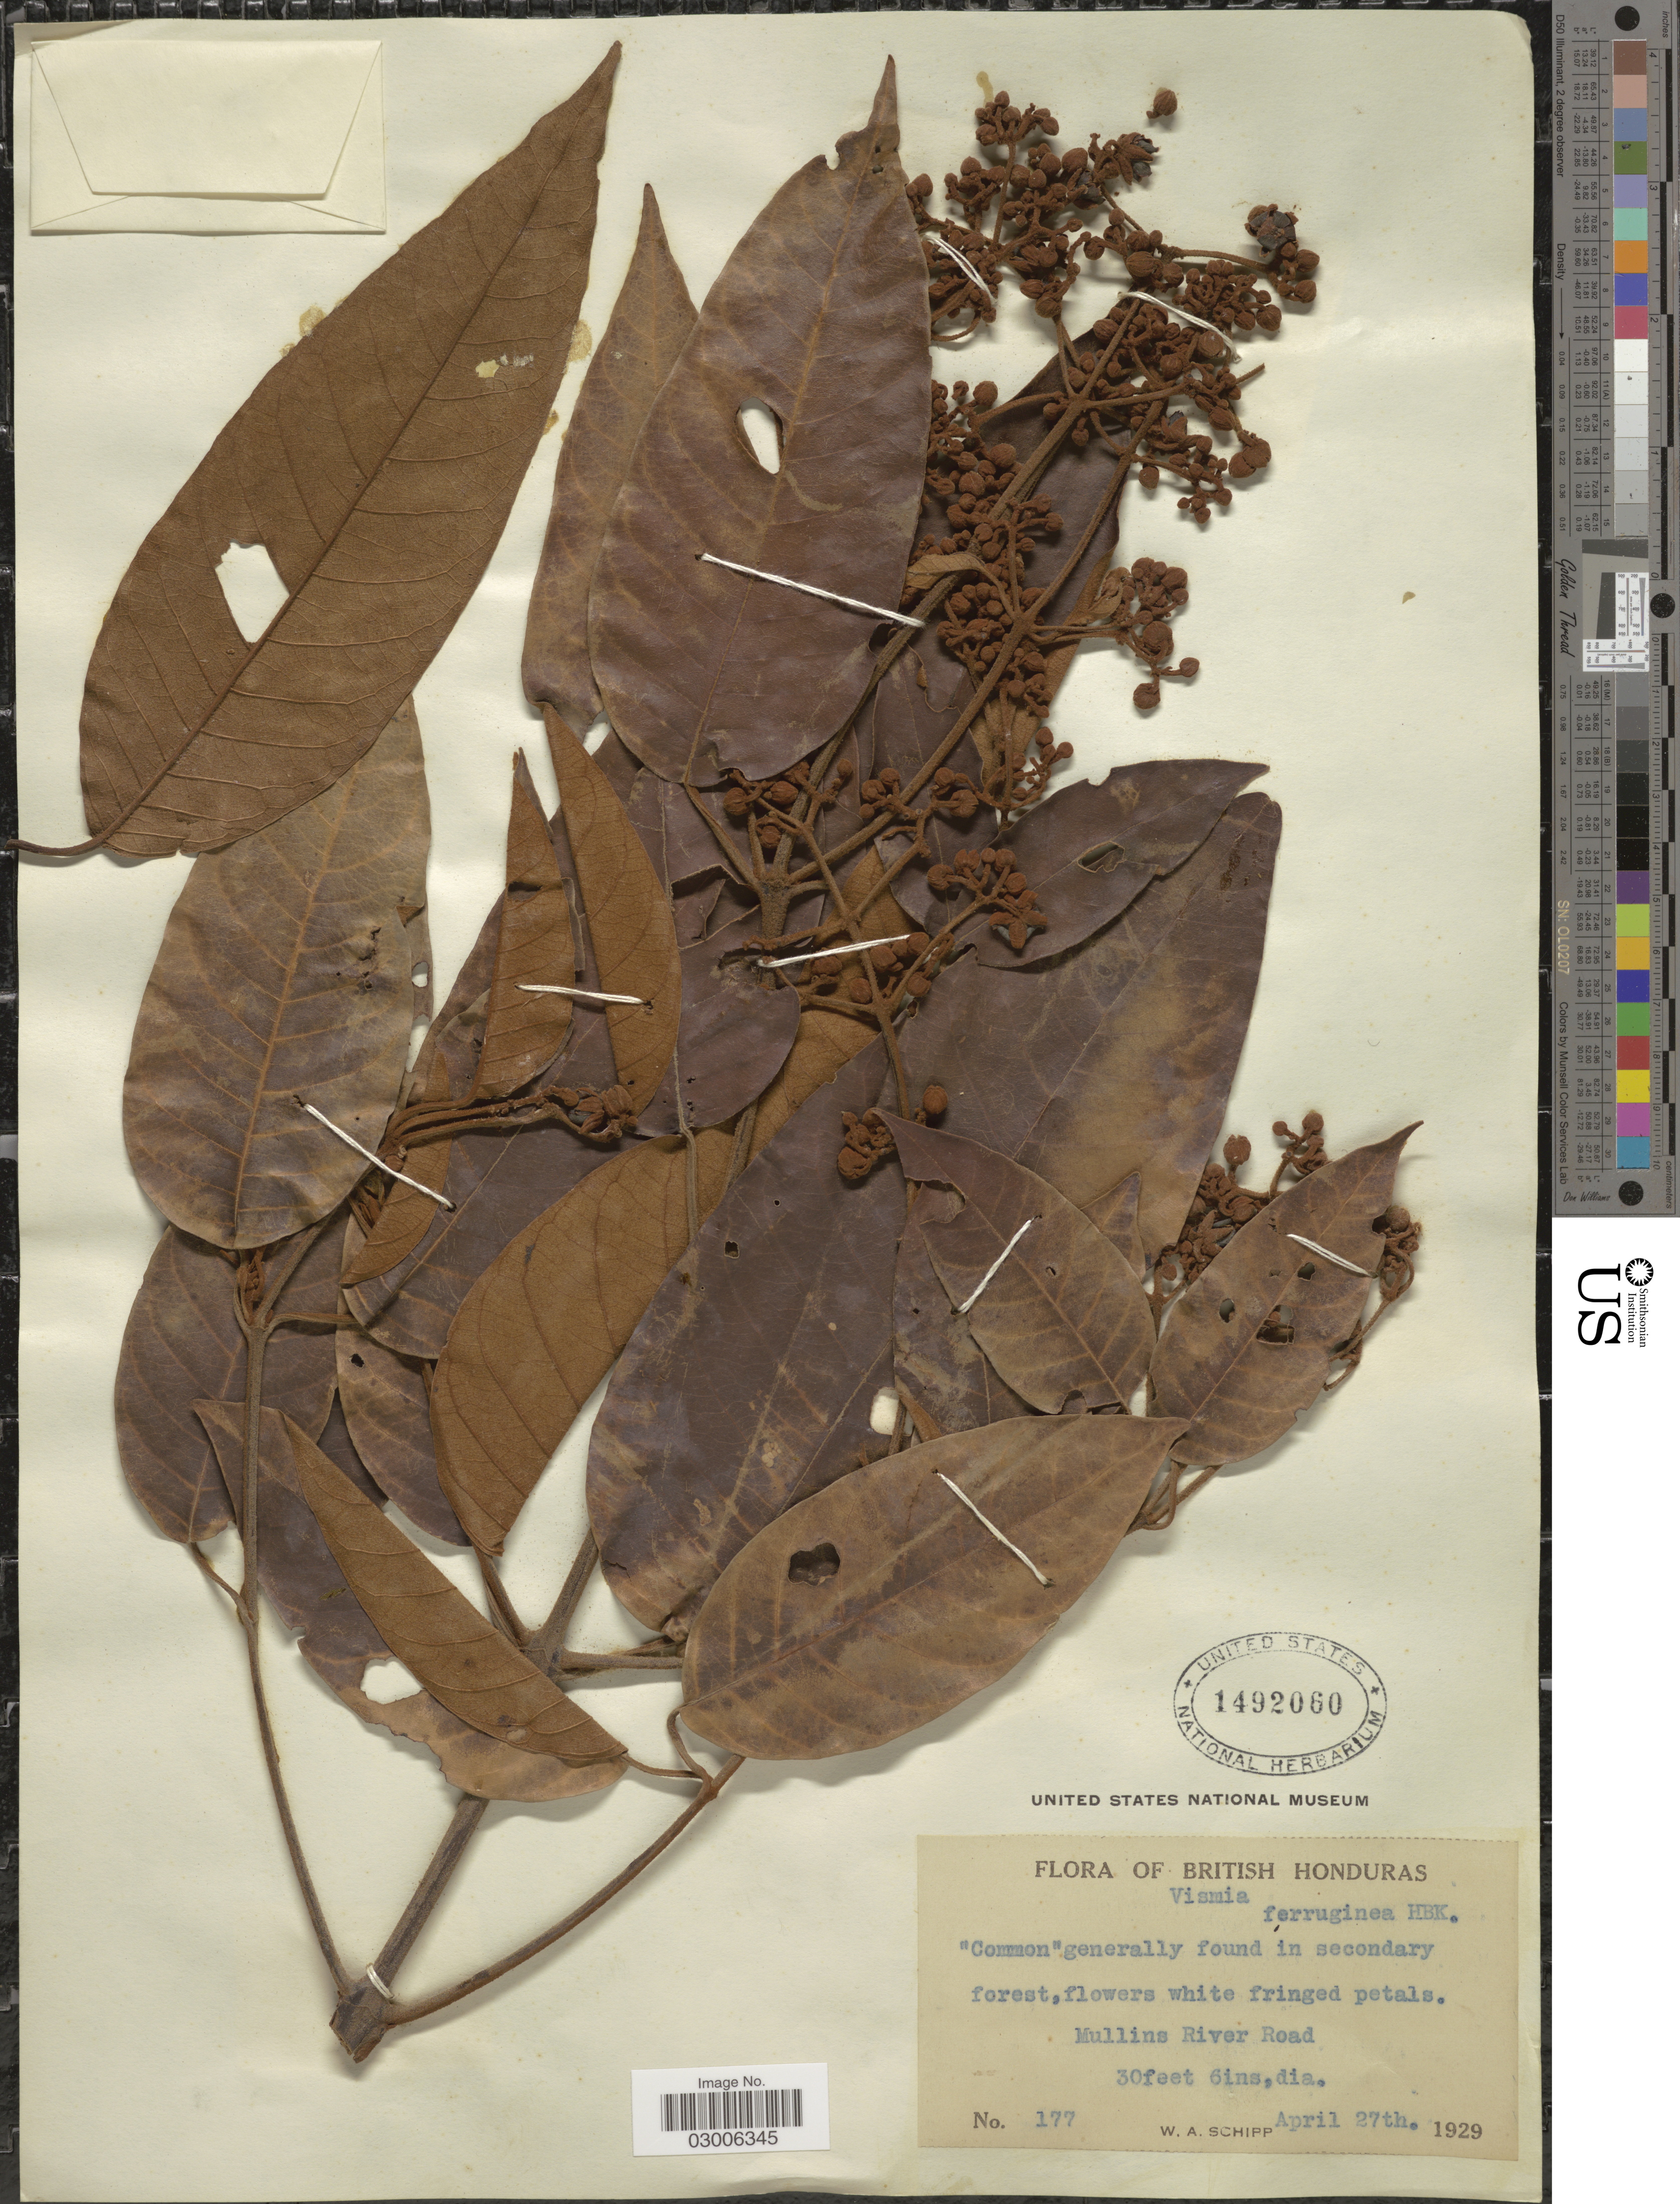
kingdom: Plantae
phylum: Tracheophyta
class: Magnoliopsida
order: Malpighiales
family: Hypericaceae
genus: Vismia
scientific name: Vismia macrophylla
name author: Kunth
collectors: W. Schipp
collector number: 177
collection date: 1929-04-27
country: Belize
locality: British Honduras. Mullins River Road.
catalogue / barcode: US 1492060